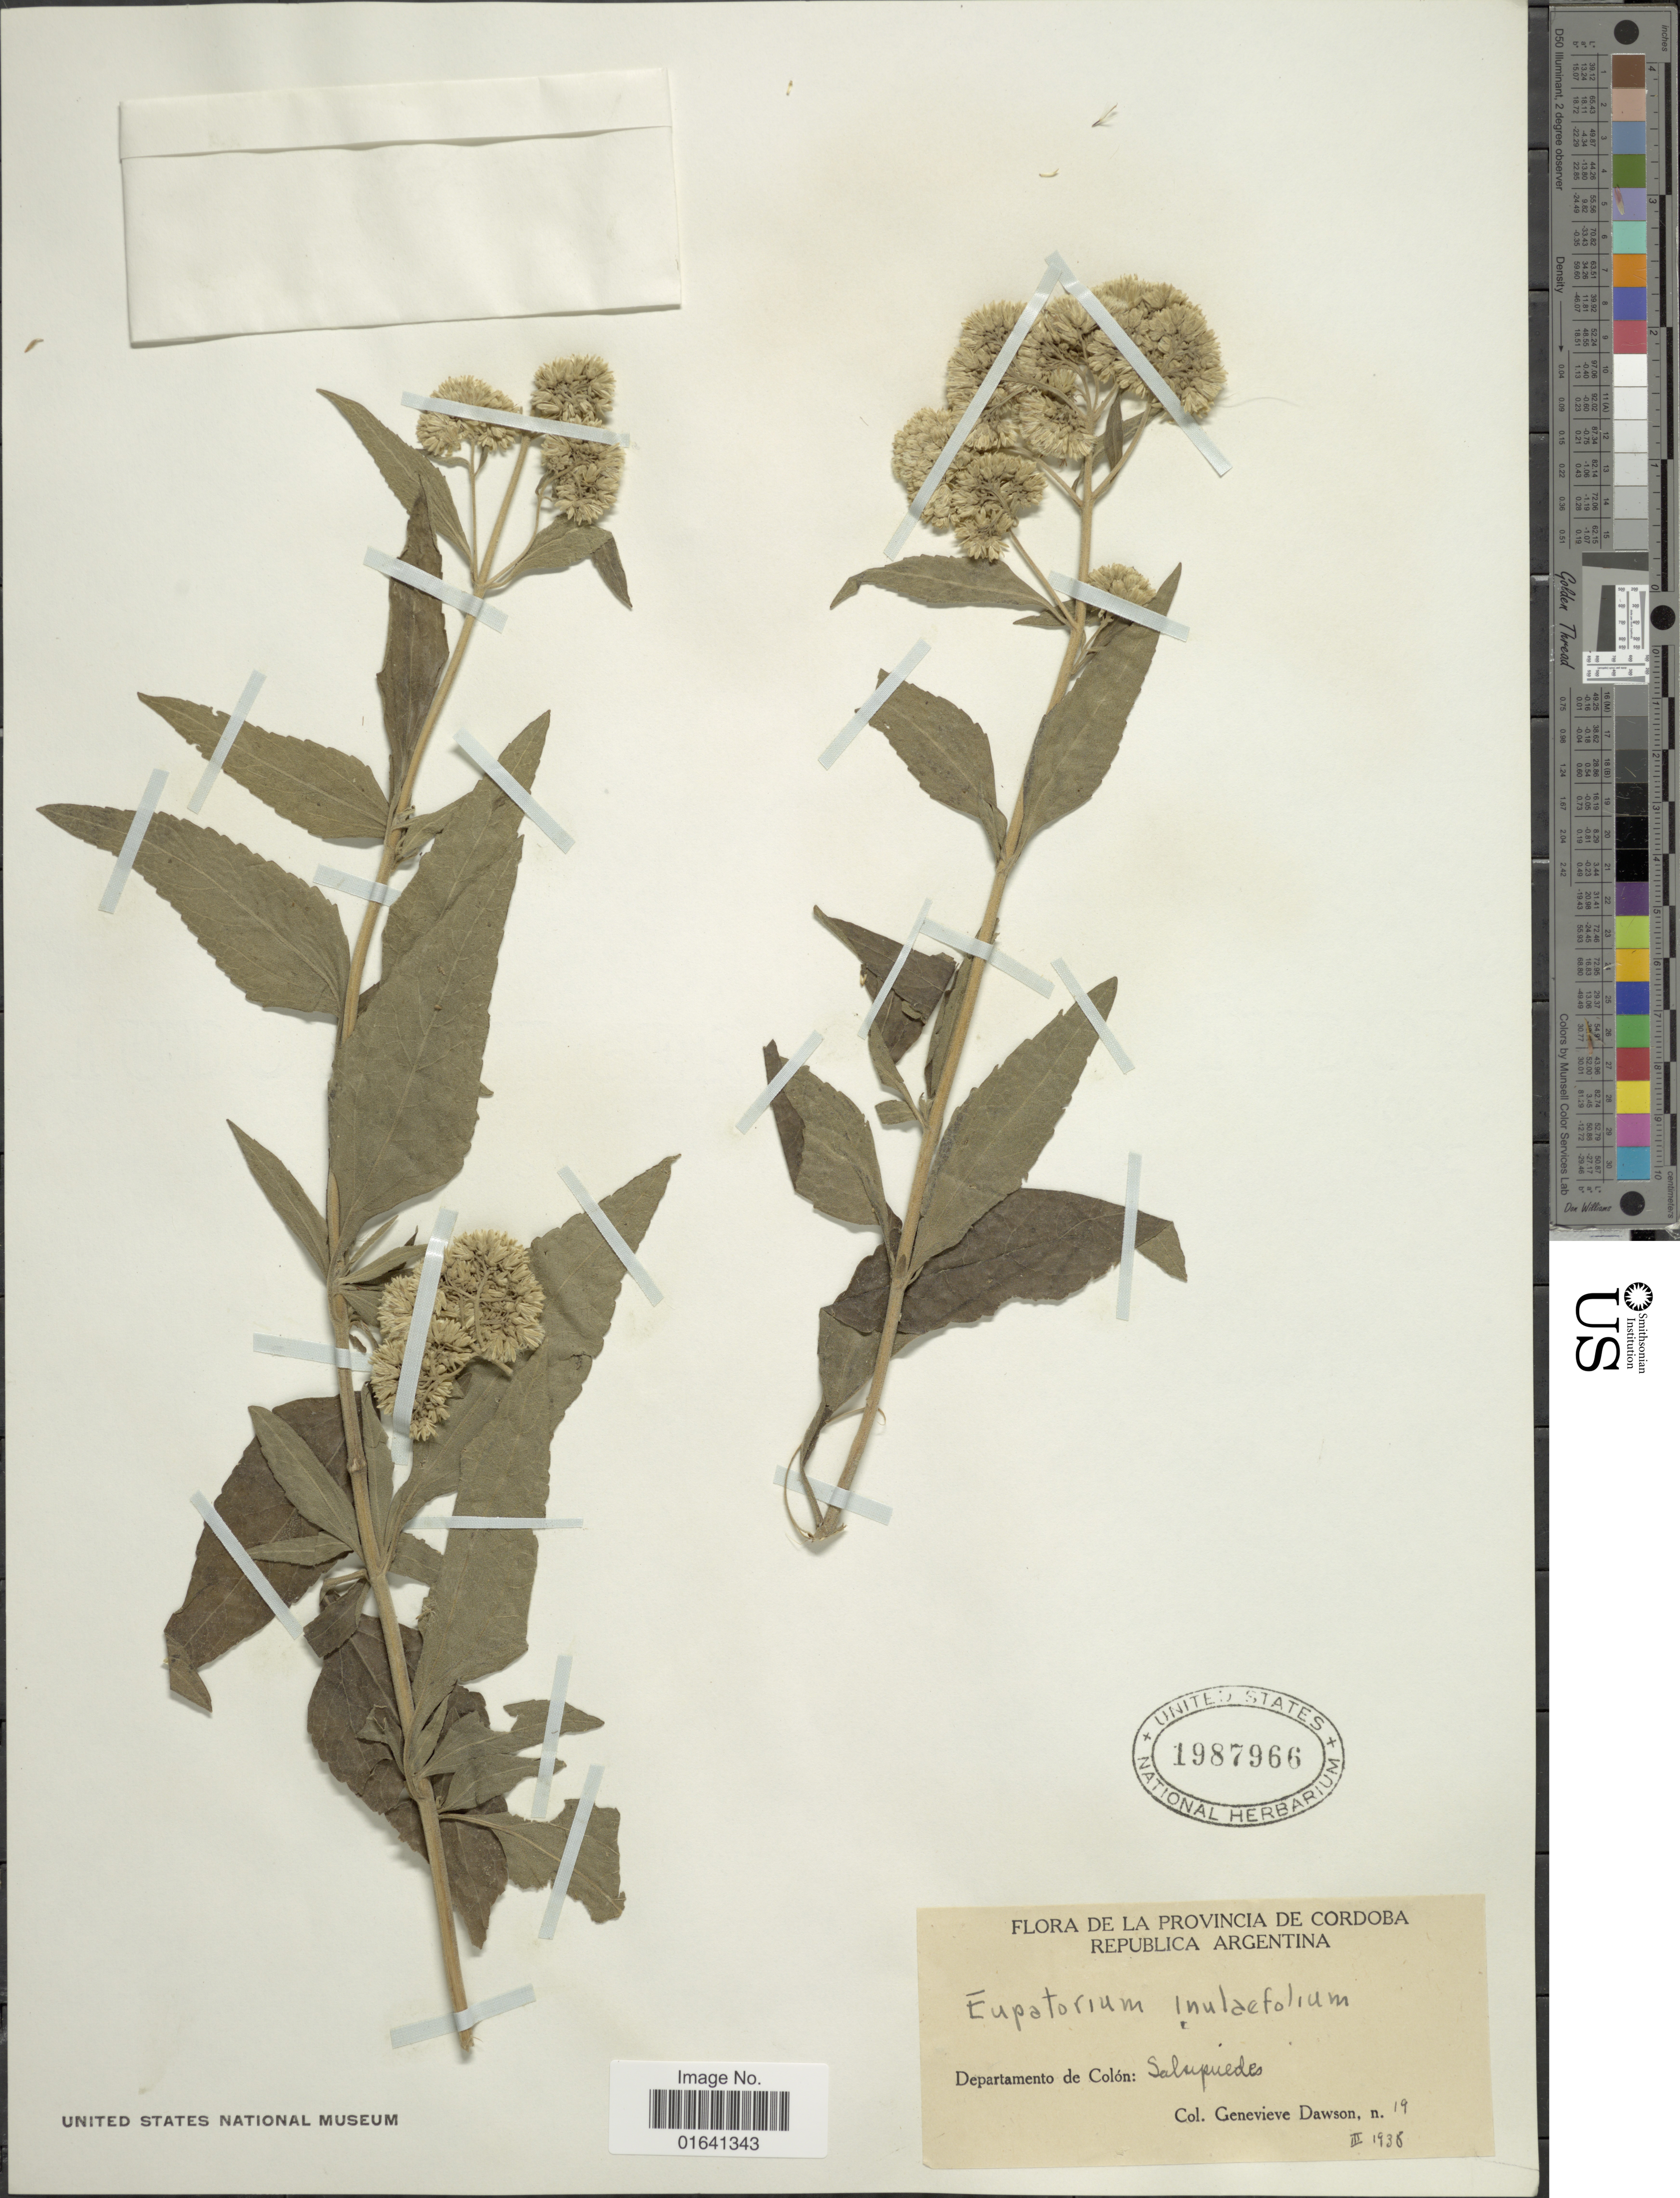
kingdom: Plantae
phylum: Tracheophyta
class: Magnoliopsida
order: Asterales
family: Asteraceae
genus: Austroeupatorium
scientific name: Austroeupatorium inulaefolium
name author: (Kunth) R.M. King & H. Rob.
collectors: G. Dawson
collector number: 19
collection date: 1938-03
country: Colombia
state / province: Córdoba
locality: Departamento de Colón: Salupuedes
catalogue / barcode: US 1987966